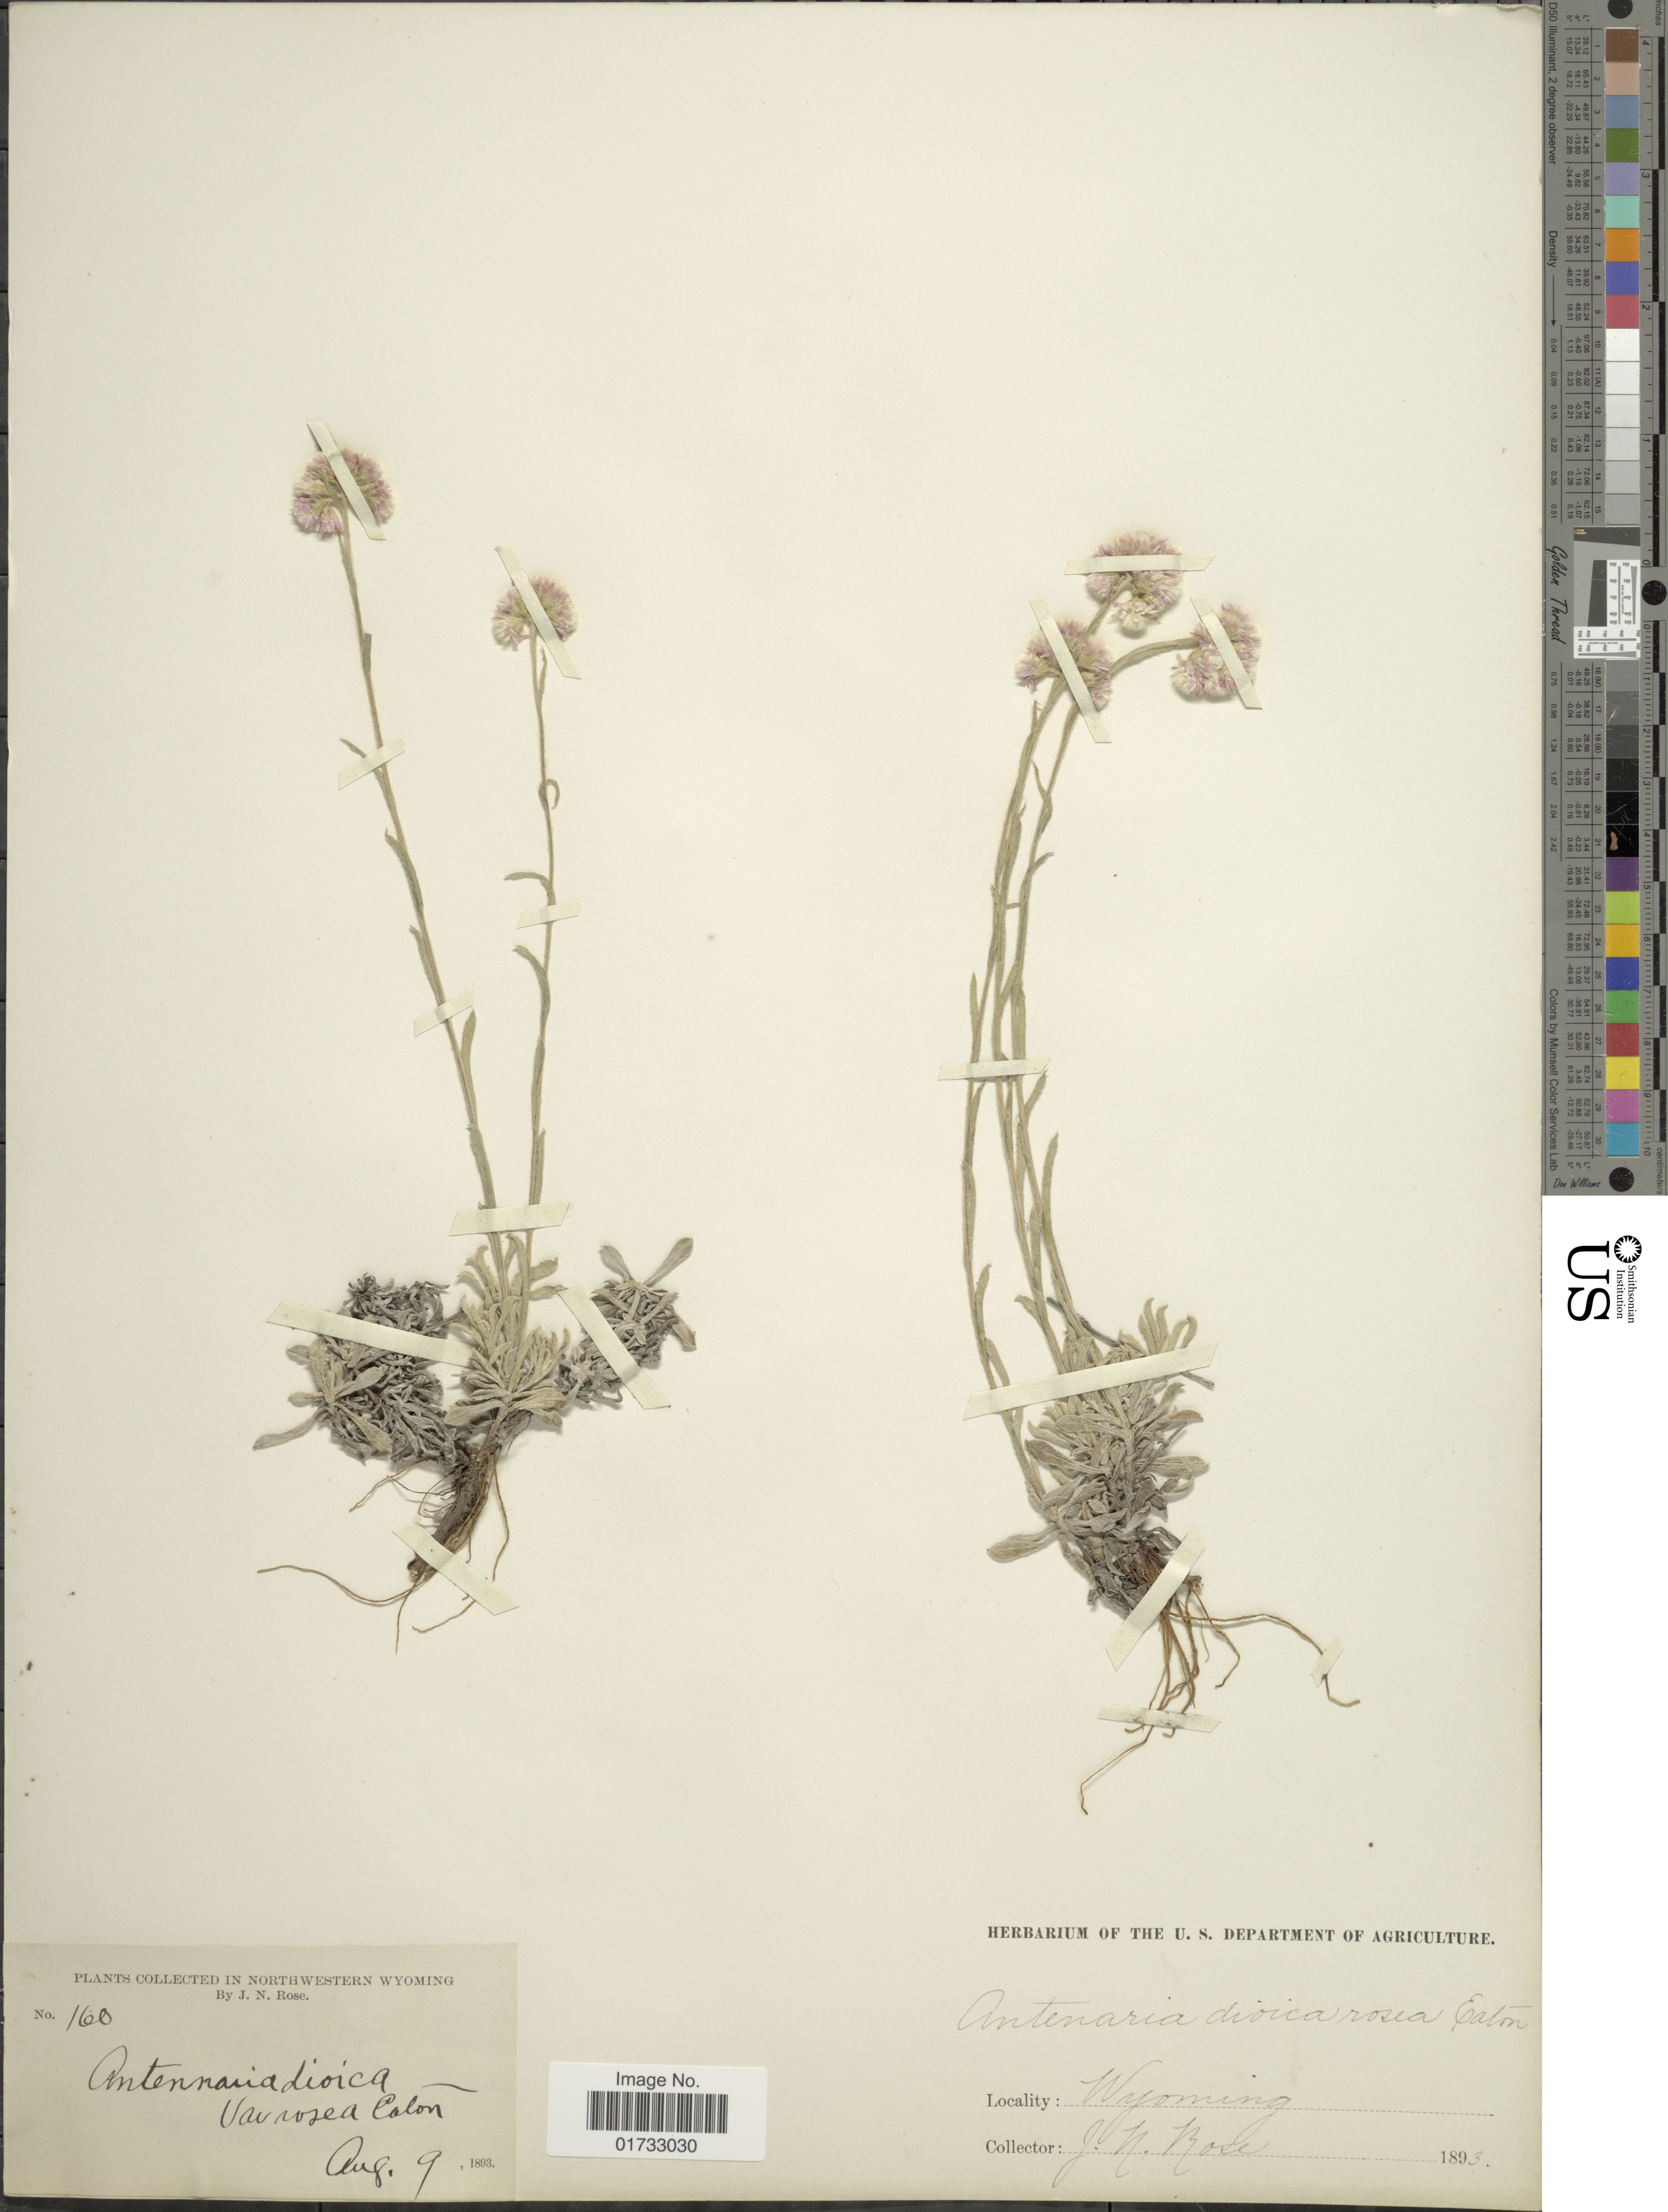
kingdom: Plantae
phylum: Tracheophyta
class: Magnoliopsida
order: Asterales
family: Asteraceae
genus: Antennaria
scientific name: Antennaria rosea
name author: Greene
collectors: J. N. Rose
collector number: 160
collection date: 1893-08-09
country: United States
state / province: Wyoming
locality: Northwestern Wyoming